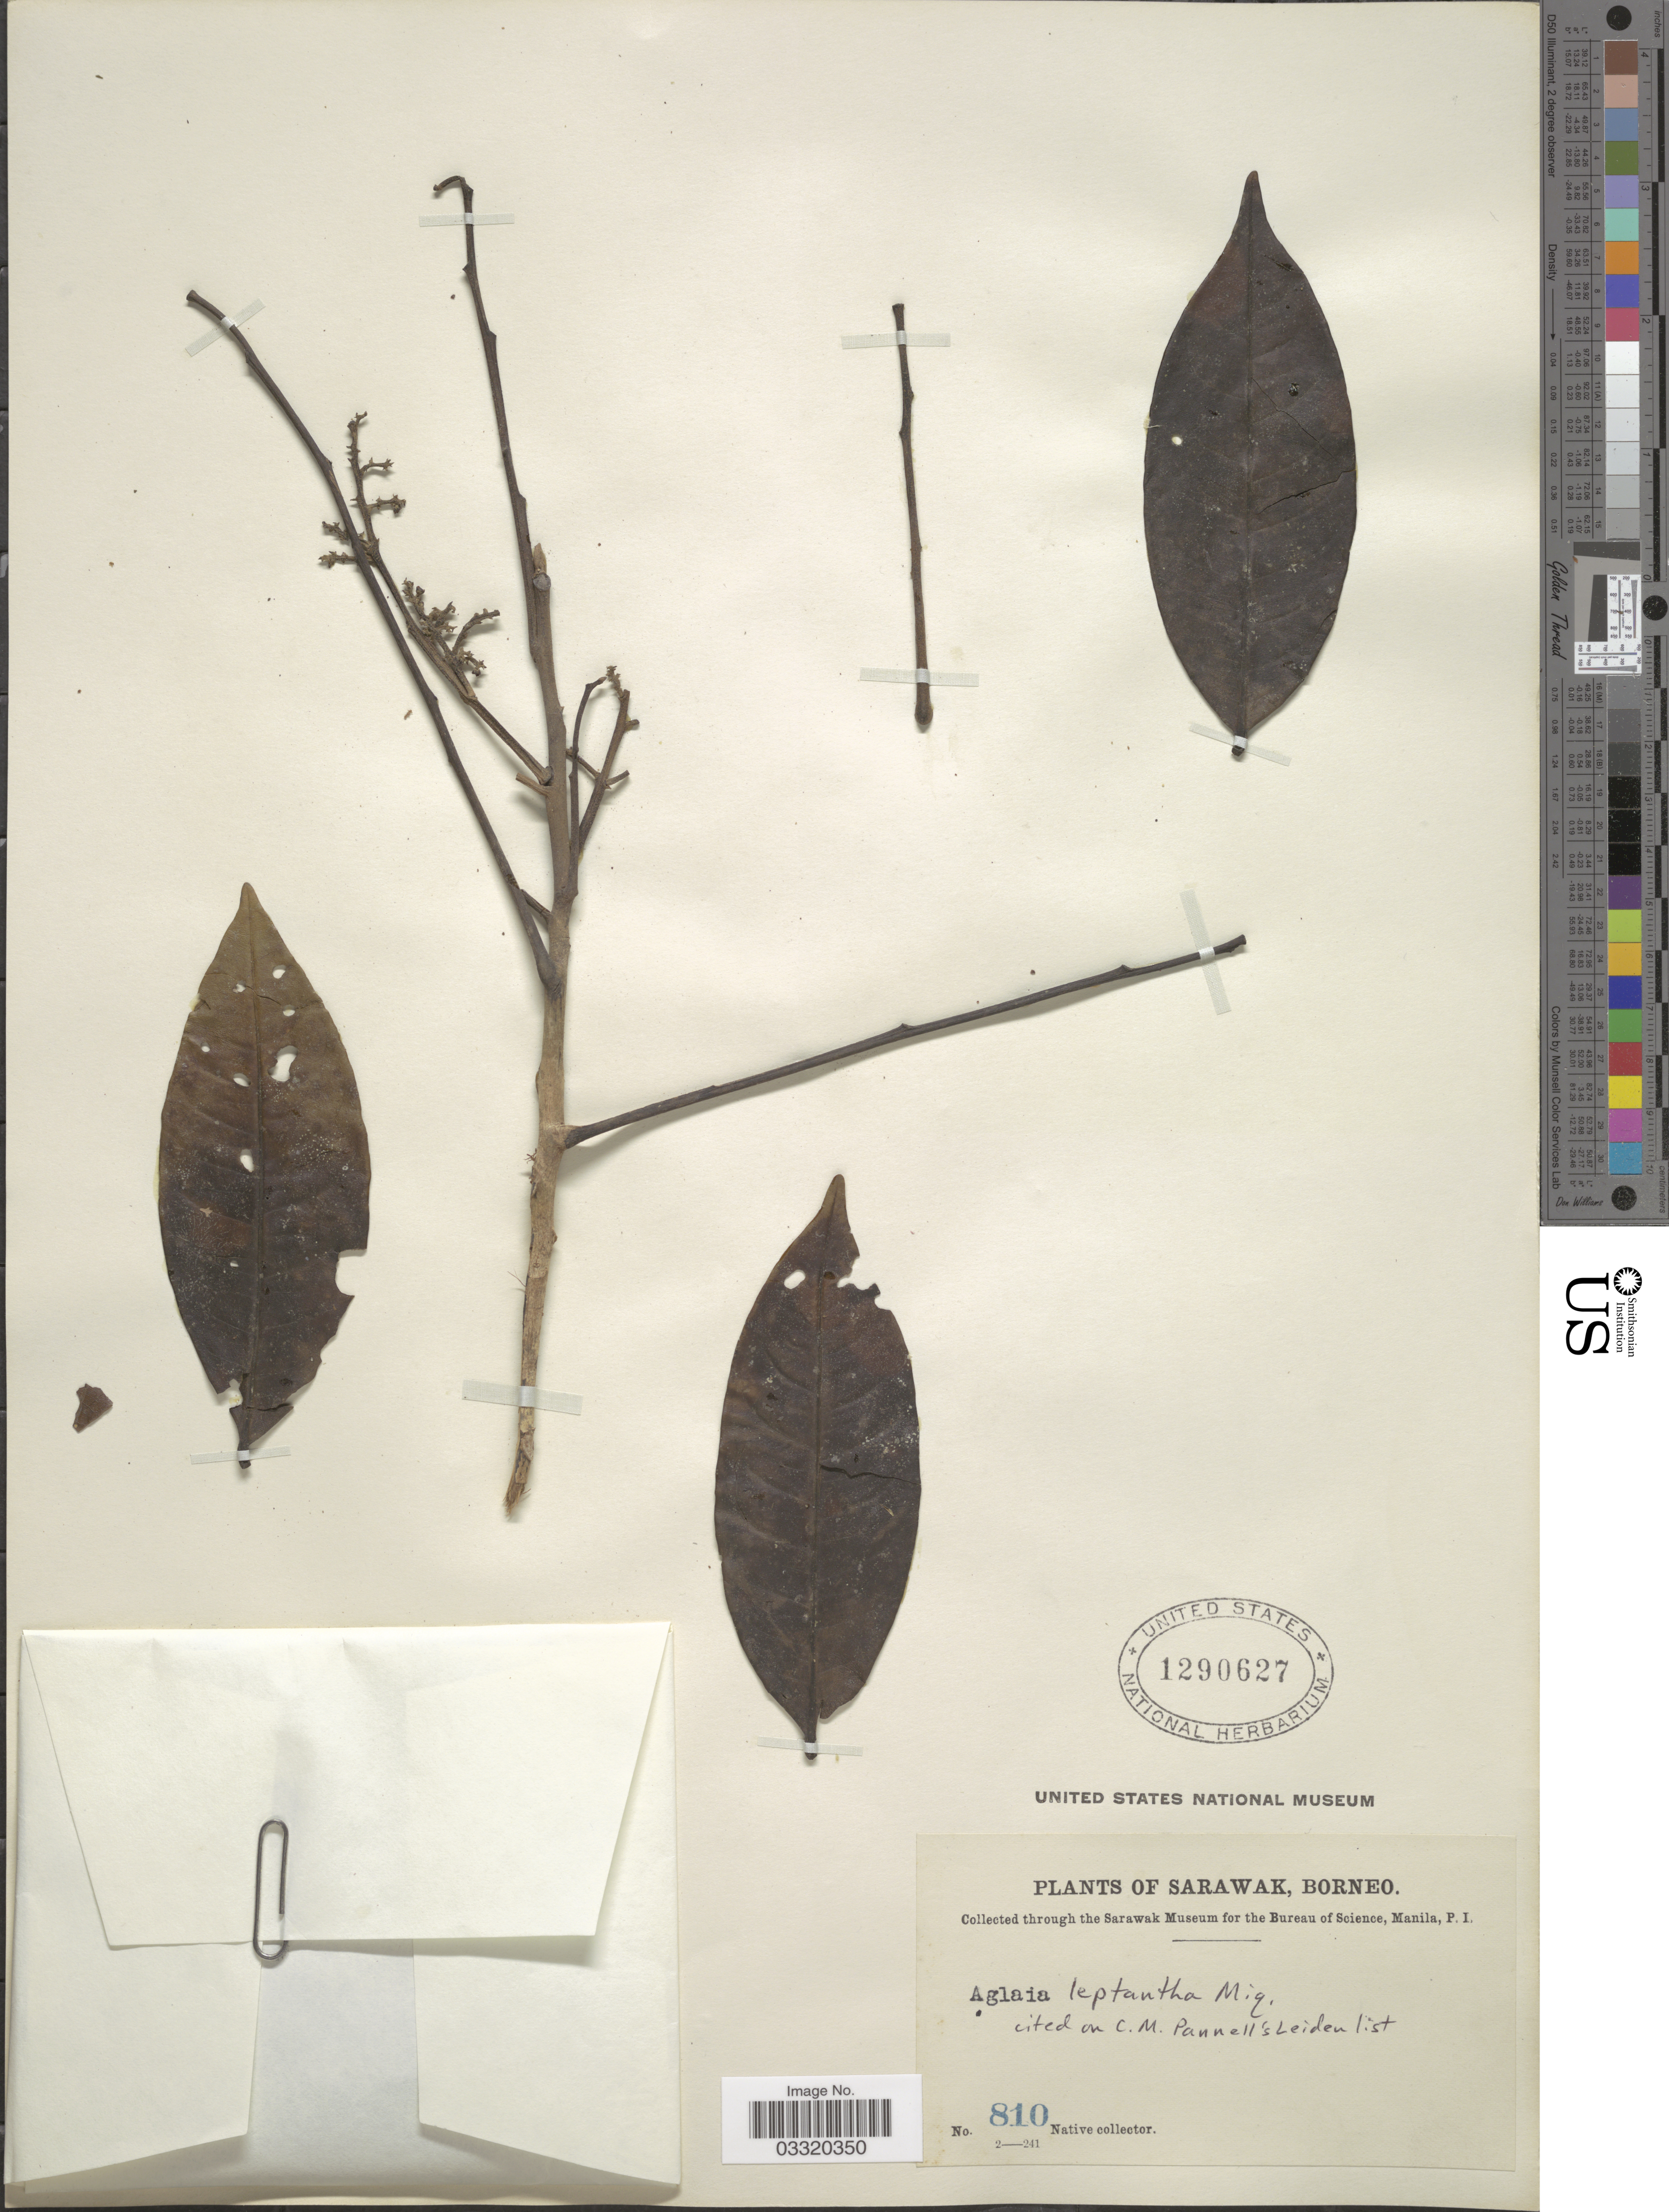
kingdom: Plantae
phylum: Tracheophyta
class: Magnoliopsida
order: Sapindales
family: Meliaceae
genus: Aglaia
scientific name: Aglaia leptantha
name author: Miq.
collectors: Native collector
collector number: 810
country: Malaysia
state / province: Sarawak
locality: Borneo.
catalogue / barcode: US 1290627